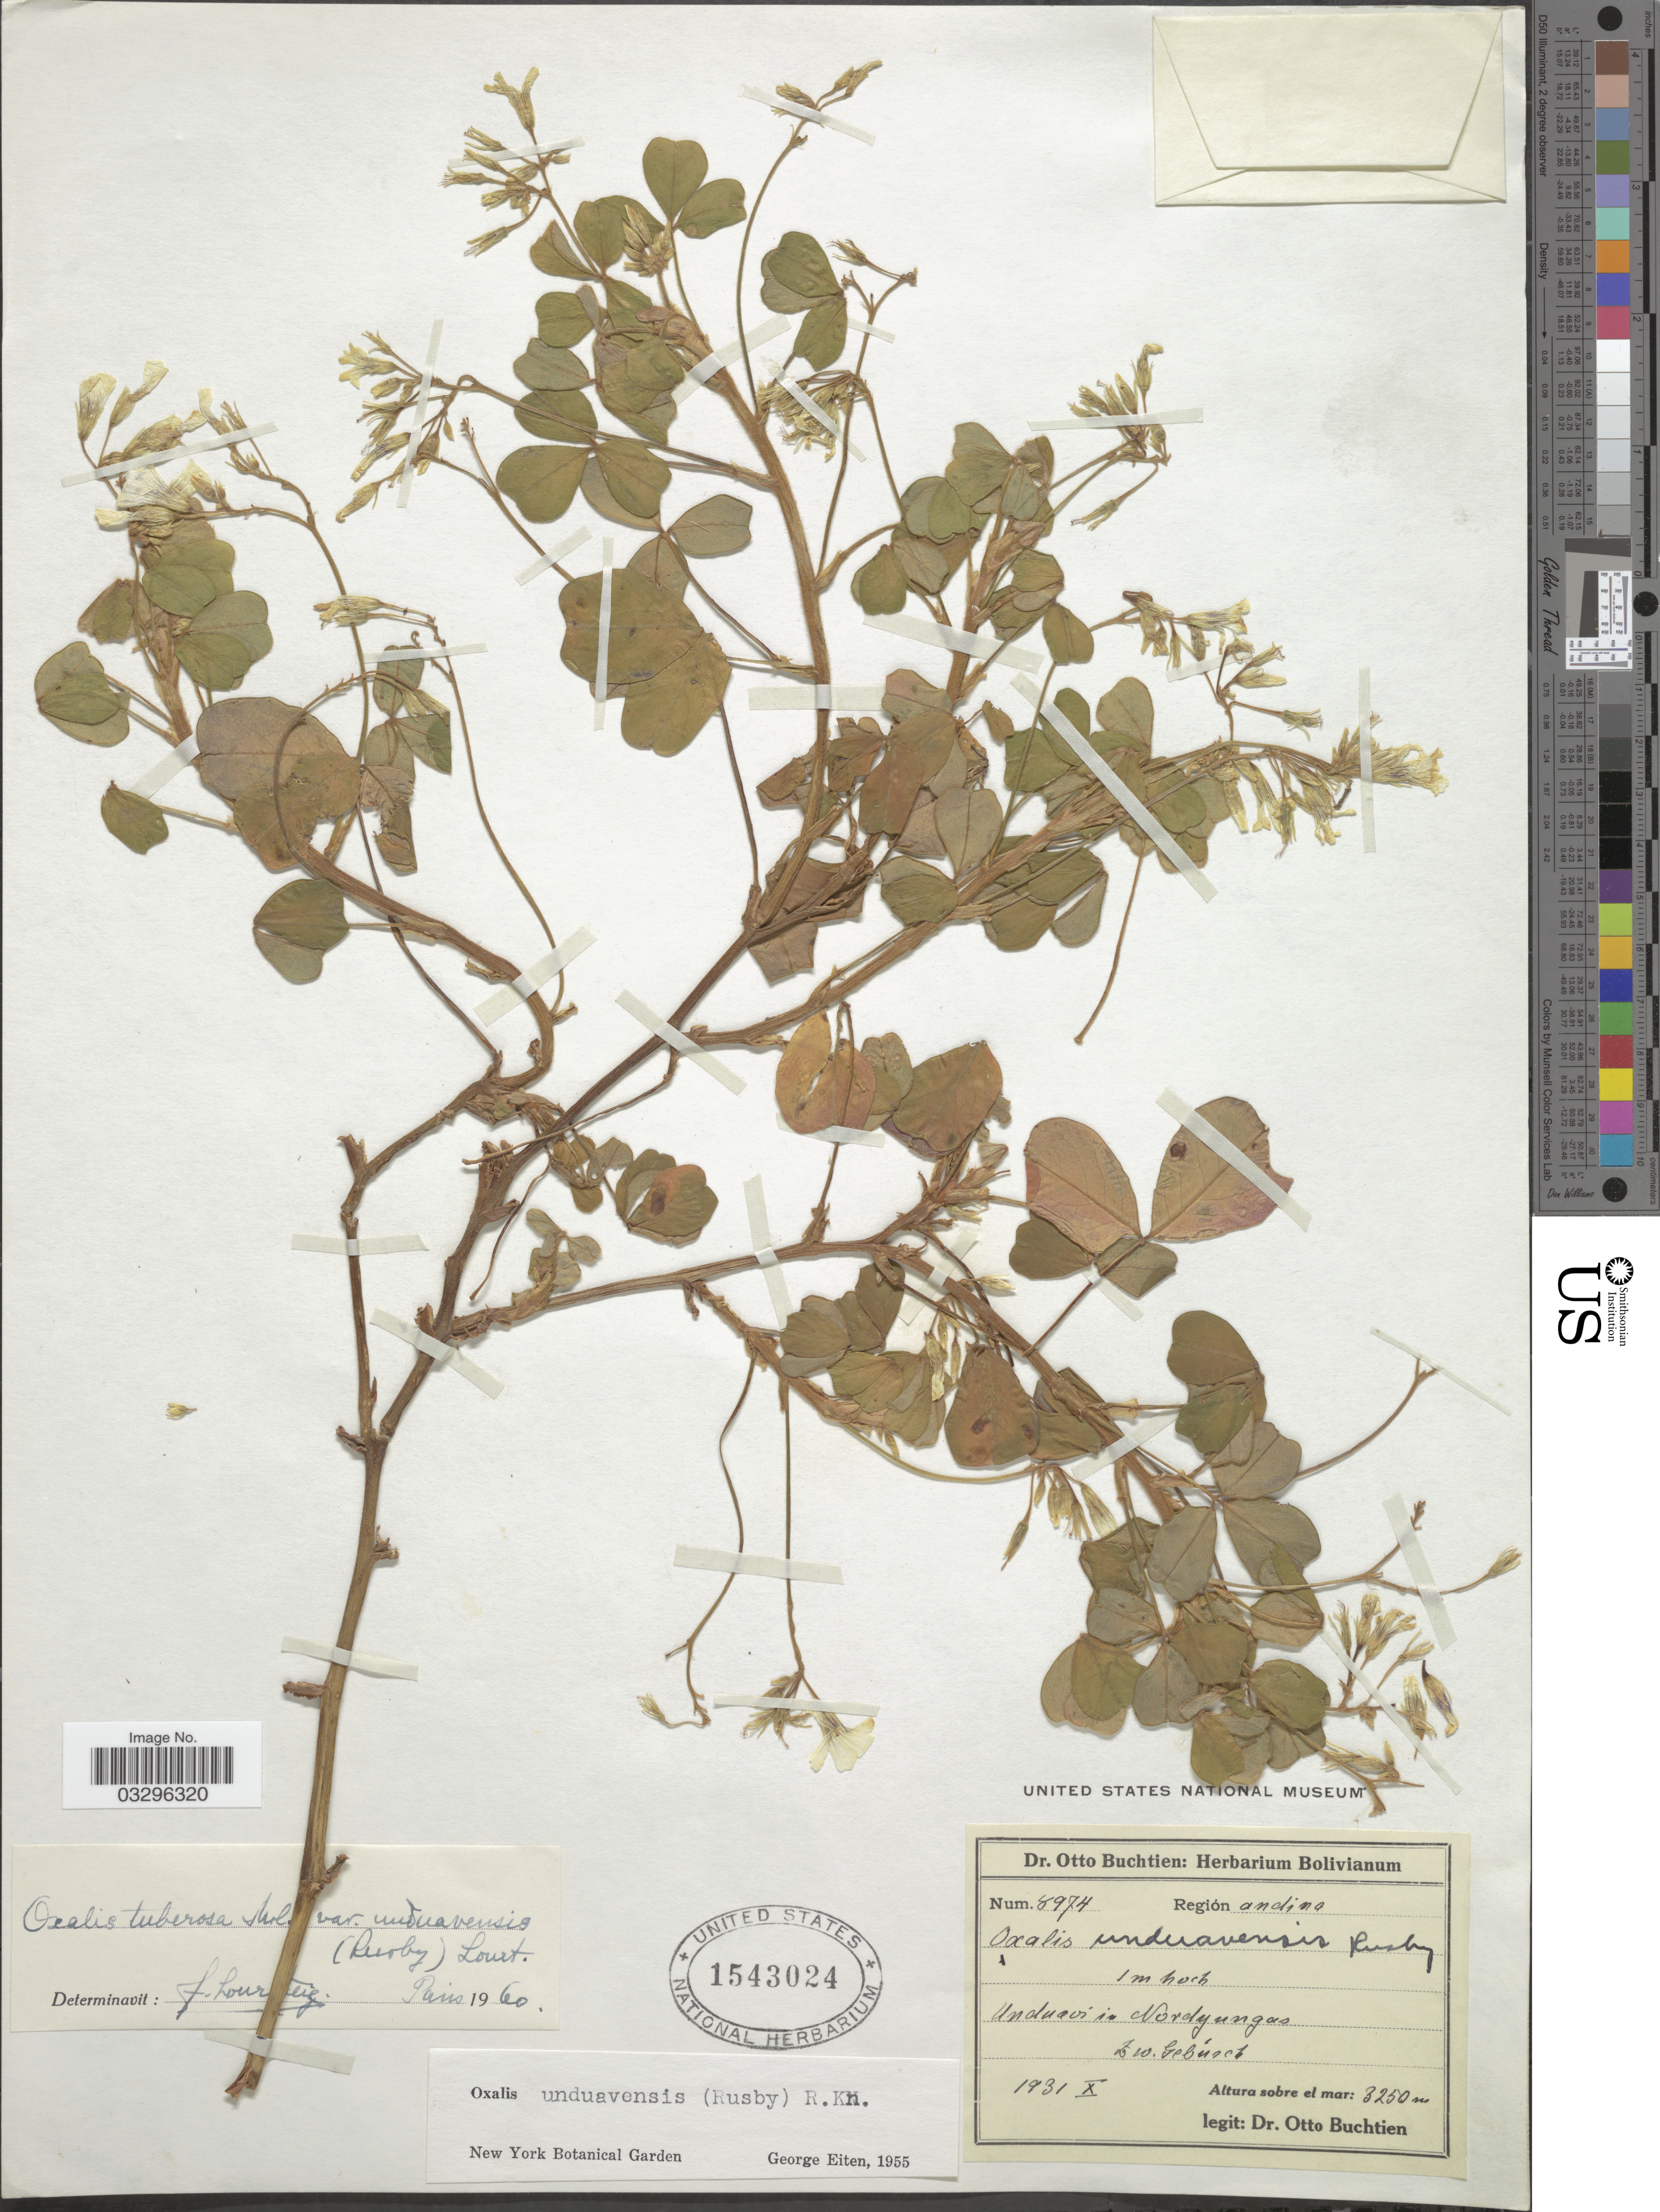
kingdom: Plantae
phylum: Tracheophyta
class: Magnoliopsida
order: Oxalidales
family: Oxalidaceae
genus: Oxalis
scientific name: Oxalis tuberosa var. unduavensis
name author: (Rusby) Lourteig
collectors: O. Buchtien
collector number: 8974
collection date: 1931-10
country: Bolivia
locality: Región andina. Unduavi in Nordyungas.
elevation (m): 3250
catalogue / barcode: US 1543024